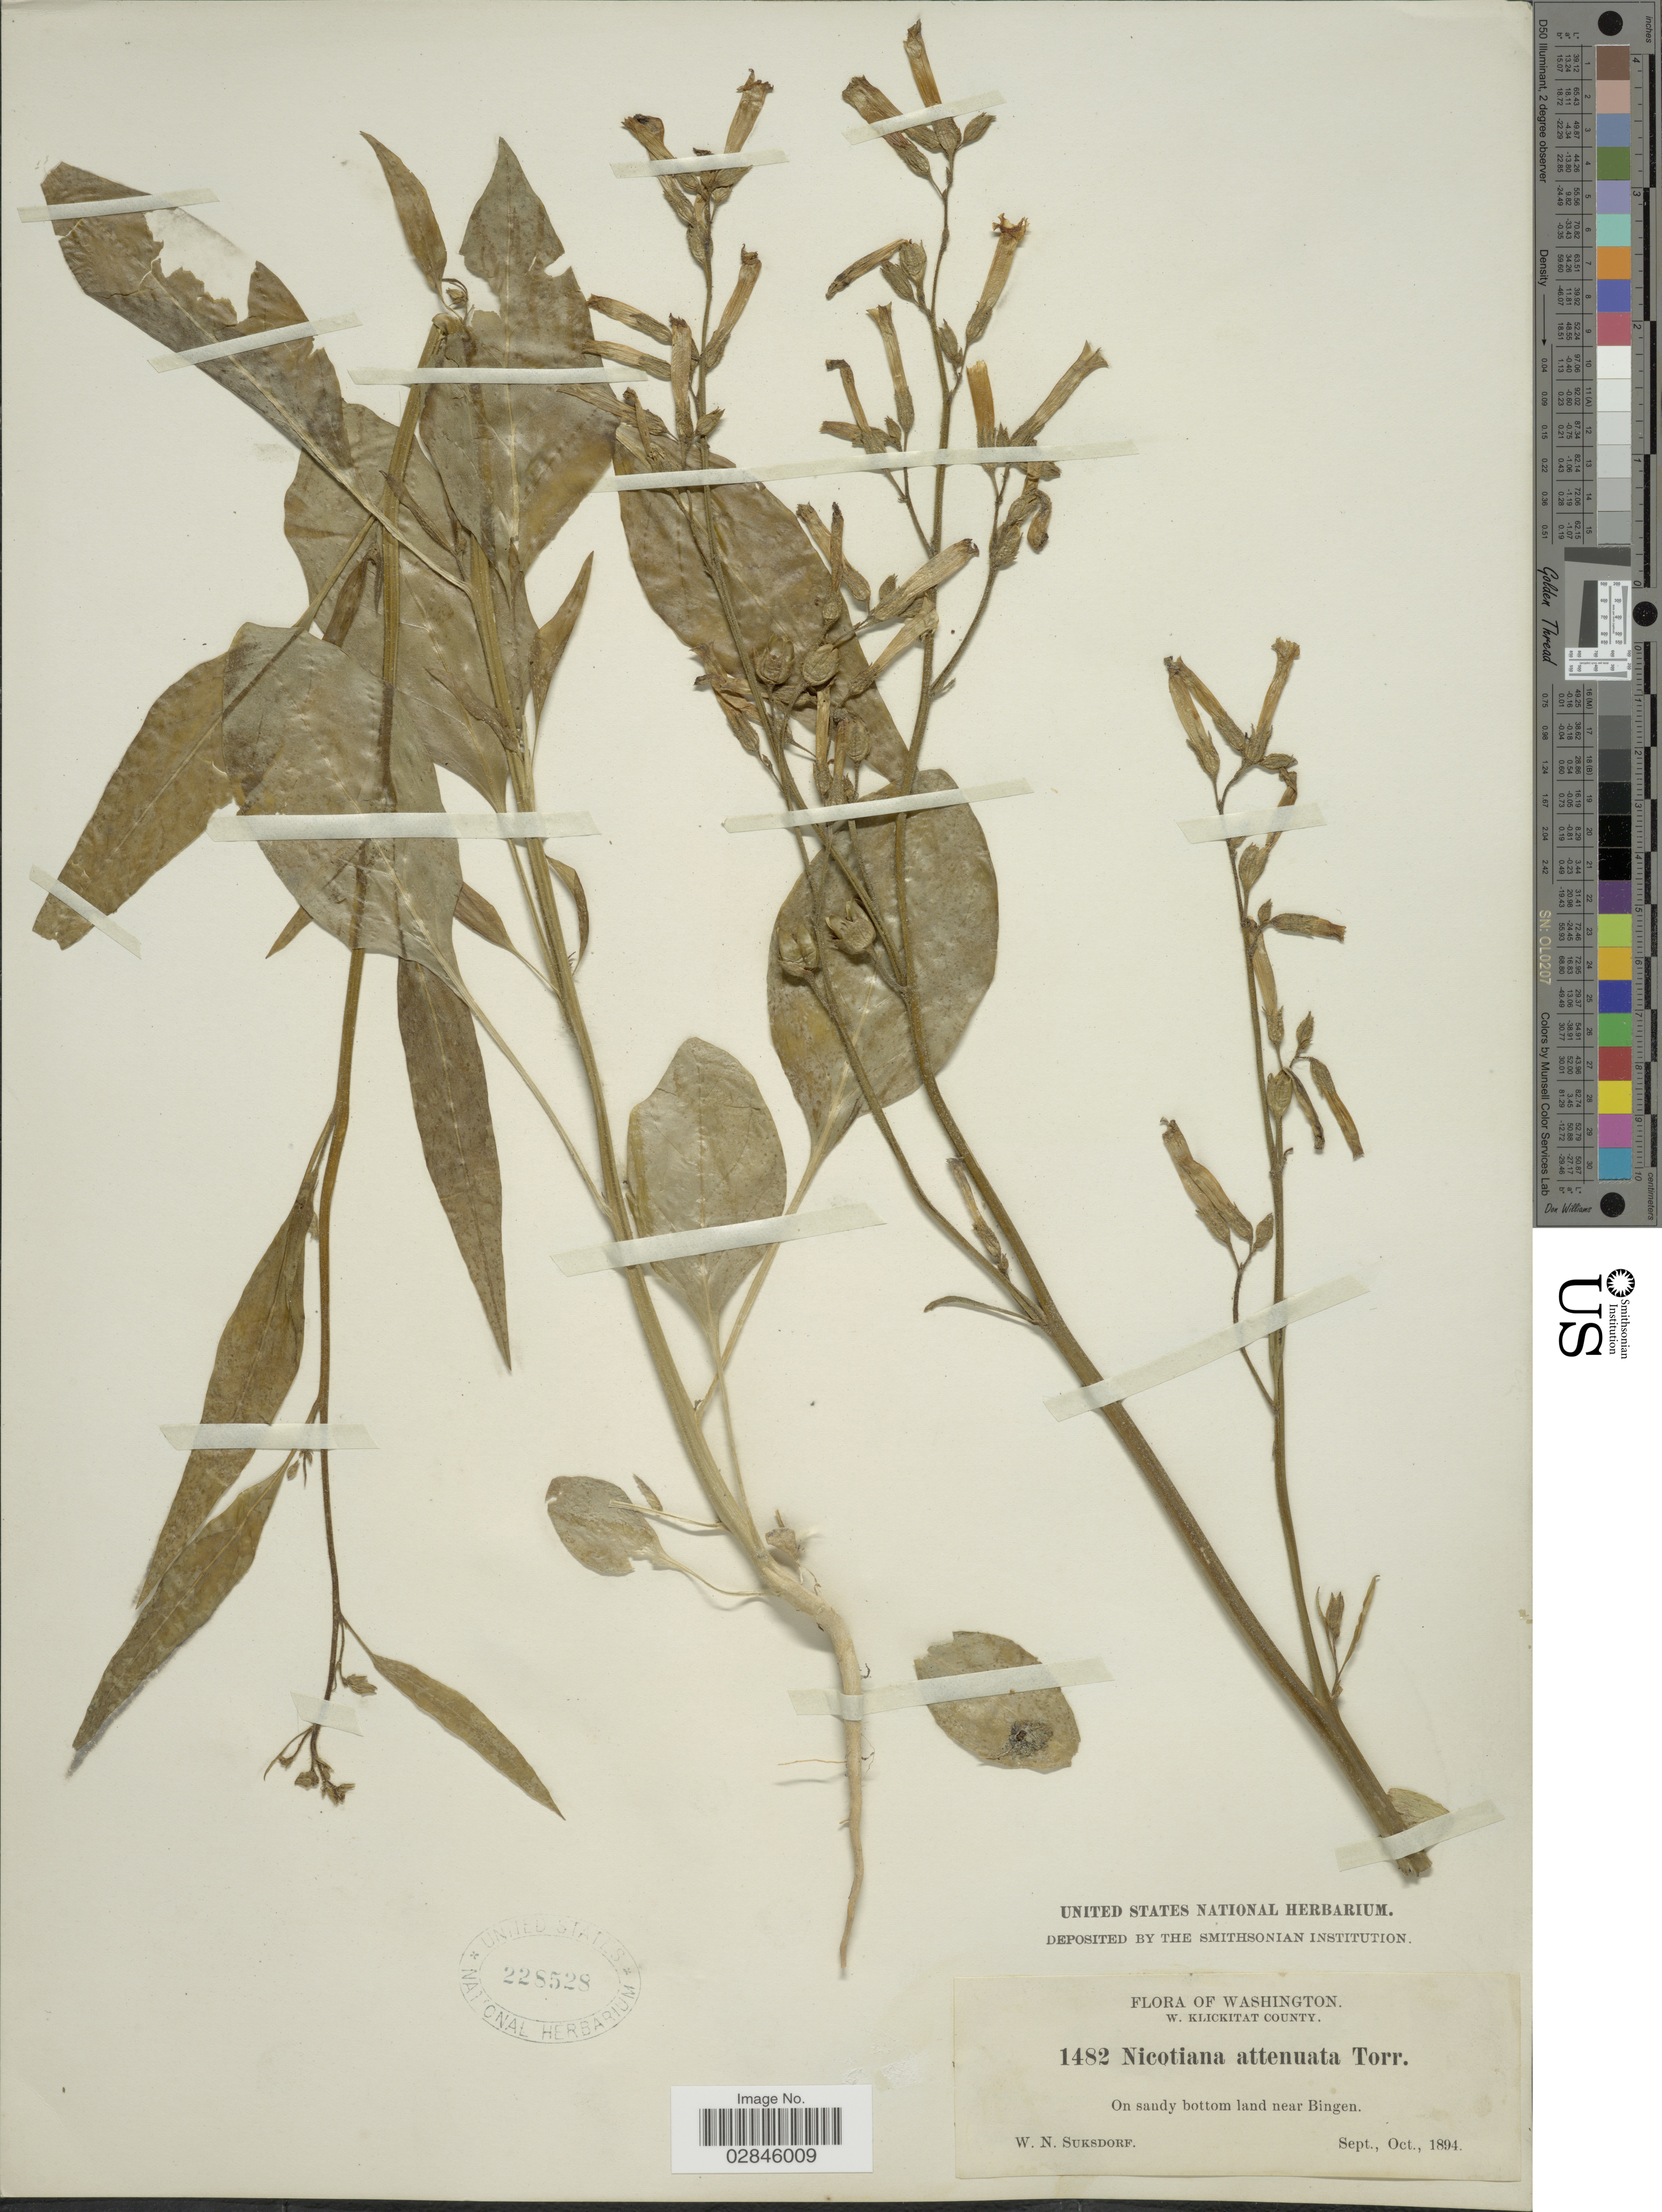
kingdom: Plantae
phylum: Tracheophyta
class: Magnoliopsida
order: Solanales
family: Solanaceae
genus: Nicotiana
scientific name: Nicotiana attenuata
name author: Torr. ex S. Watson in C. King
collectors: W. N. Suksdorf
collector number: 1482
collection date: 1894-09/1894-10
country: United States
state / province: Washington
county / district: Klickitat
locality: W. Klickitat County. On sandy bottom land near Bingen.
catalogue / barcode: US 228528